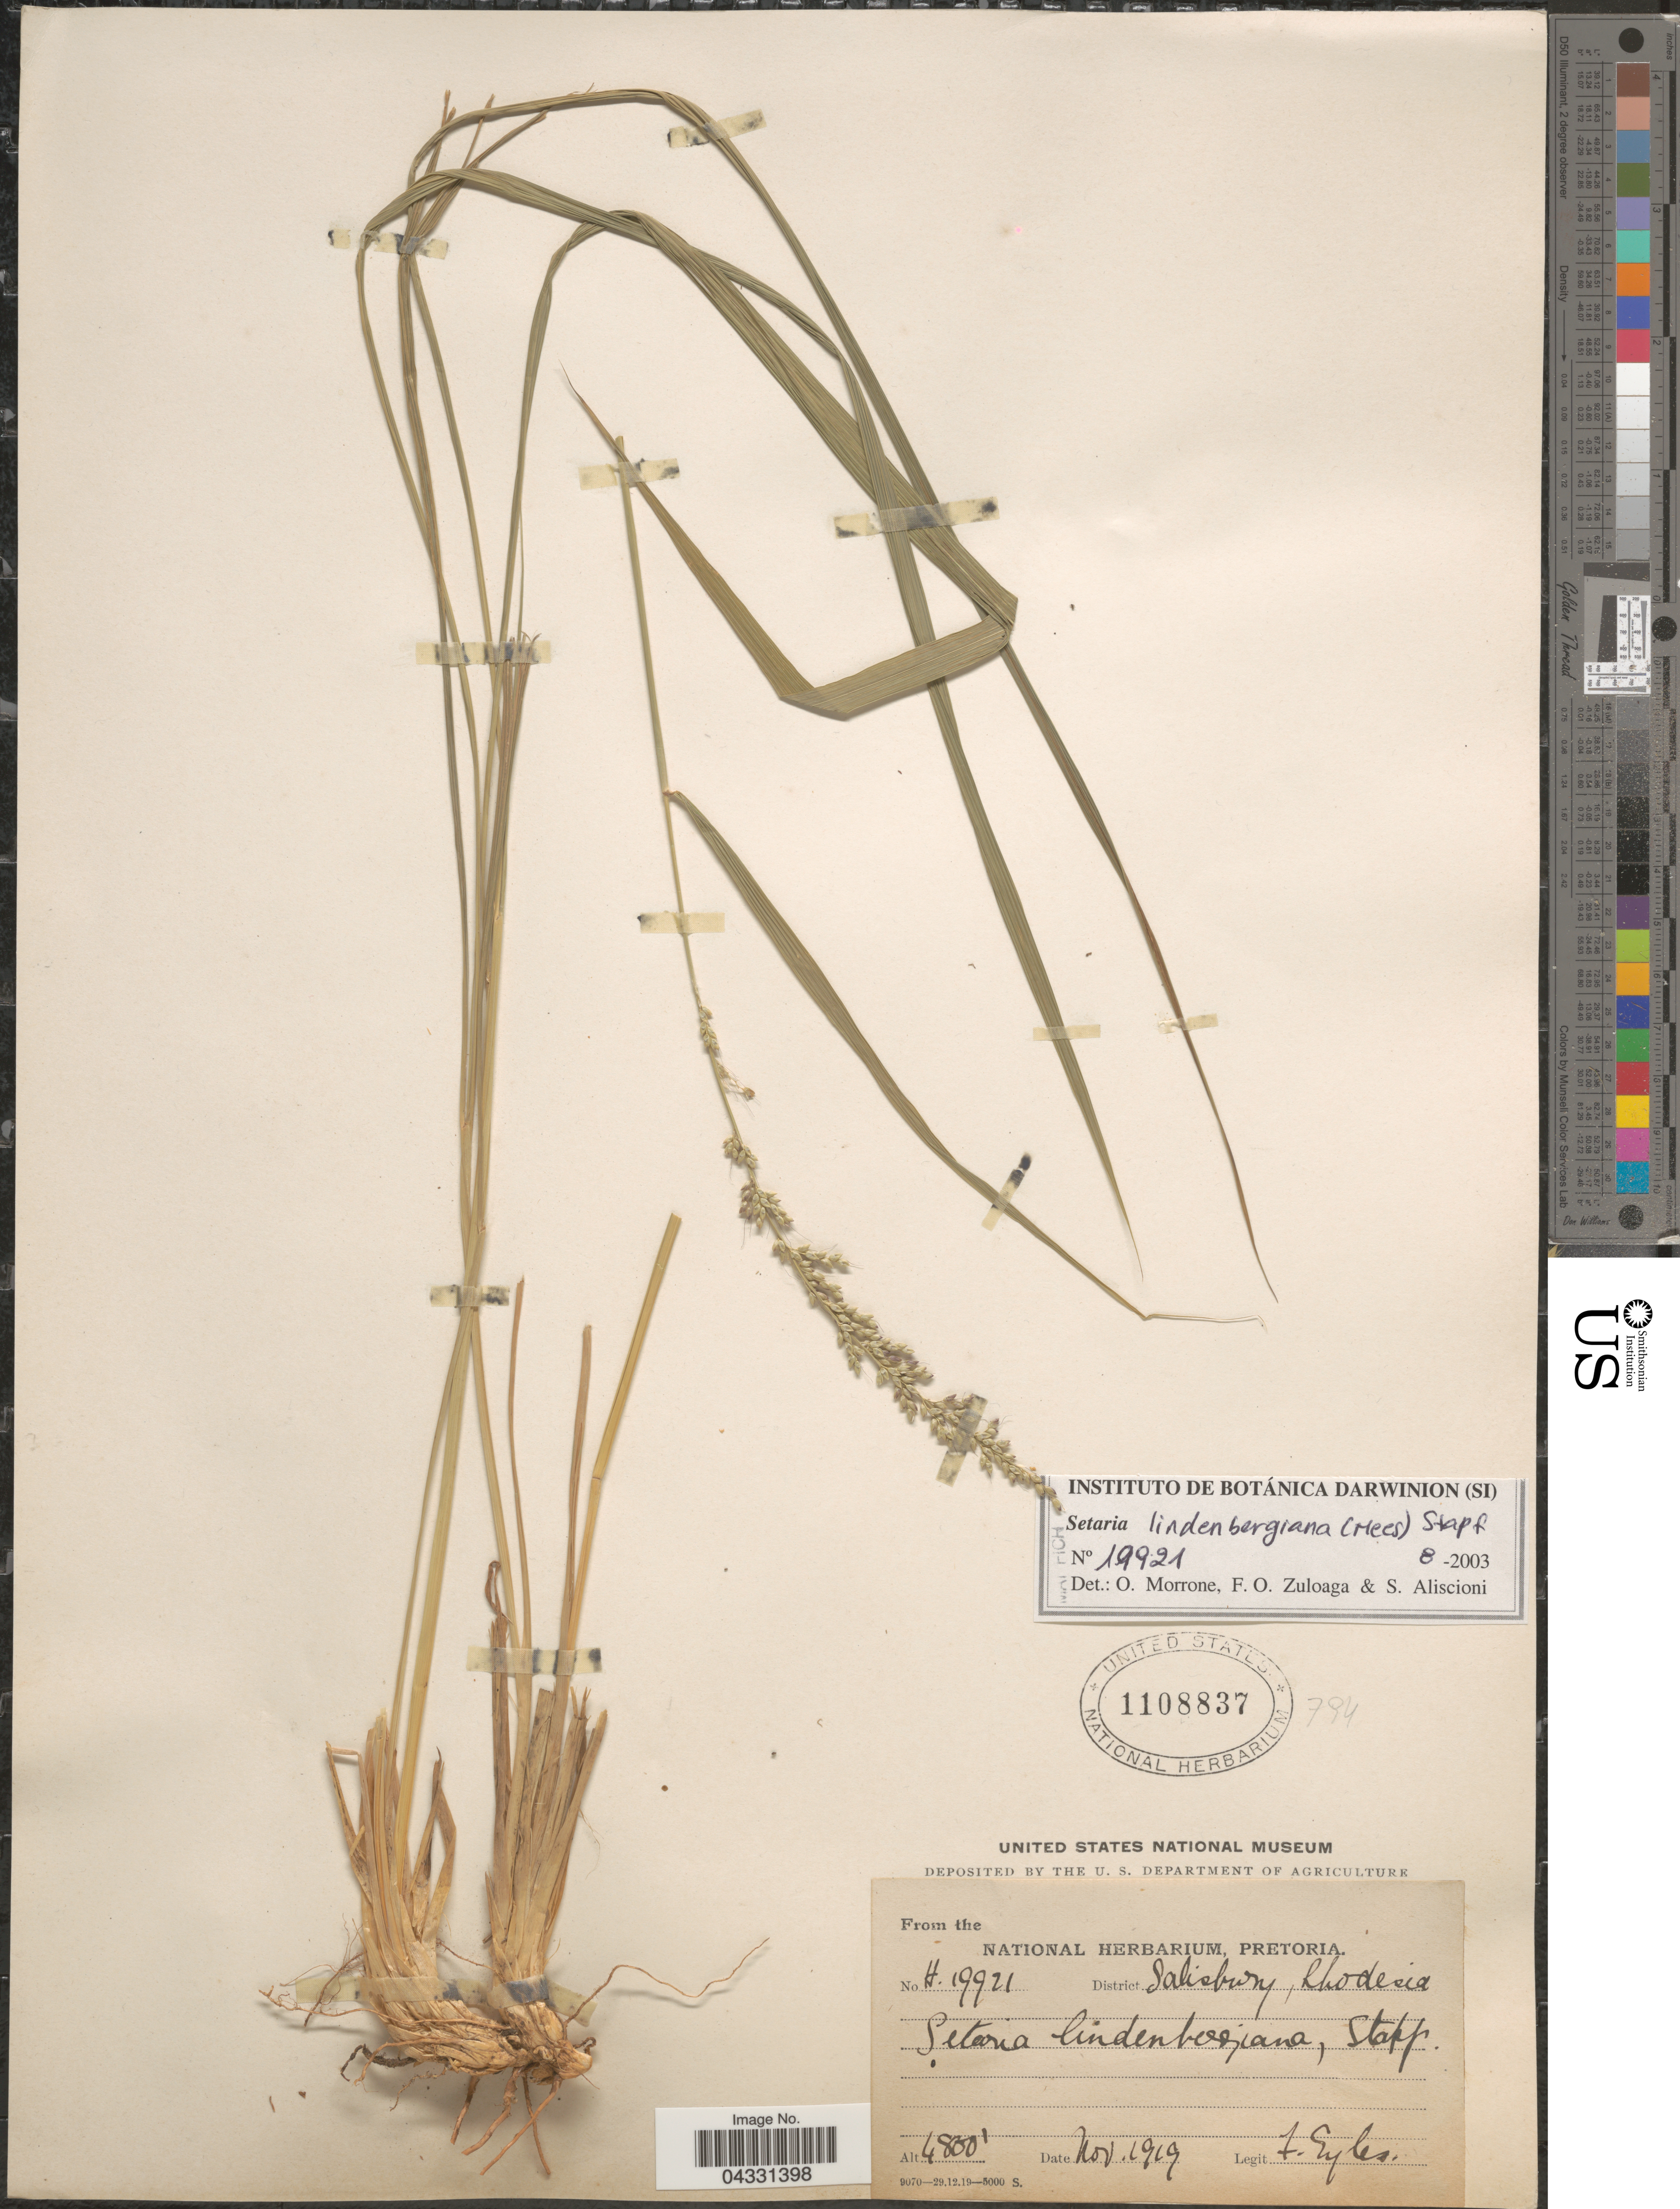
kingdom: Plantae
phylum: Tracheophyta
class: Liliopsida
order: Poales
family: Poaceae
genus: Setaria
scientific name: Setaria lindenbergiana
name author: (Nees) Stapf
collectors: F. Eyles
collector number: H. 19921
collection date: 1919-11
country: Zimbabwe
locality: District Salisbury, Rhodesia.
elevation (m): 1463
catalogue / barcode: US 1108837